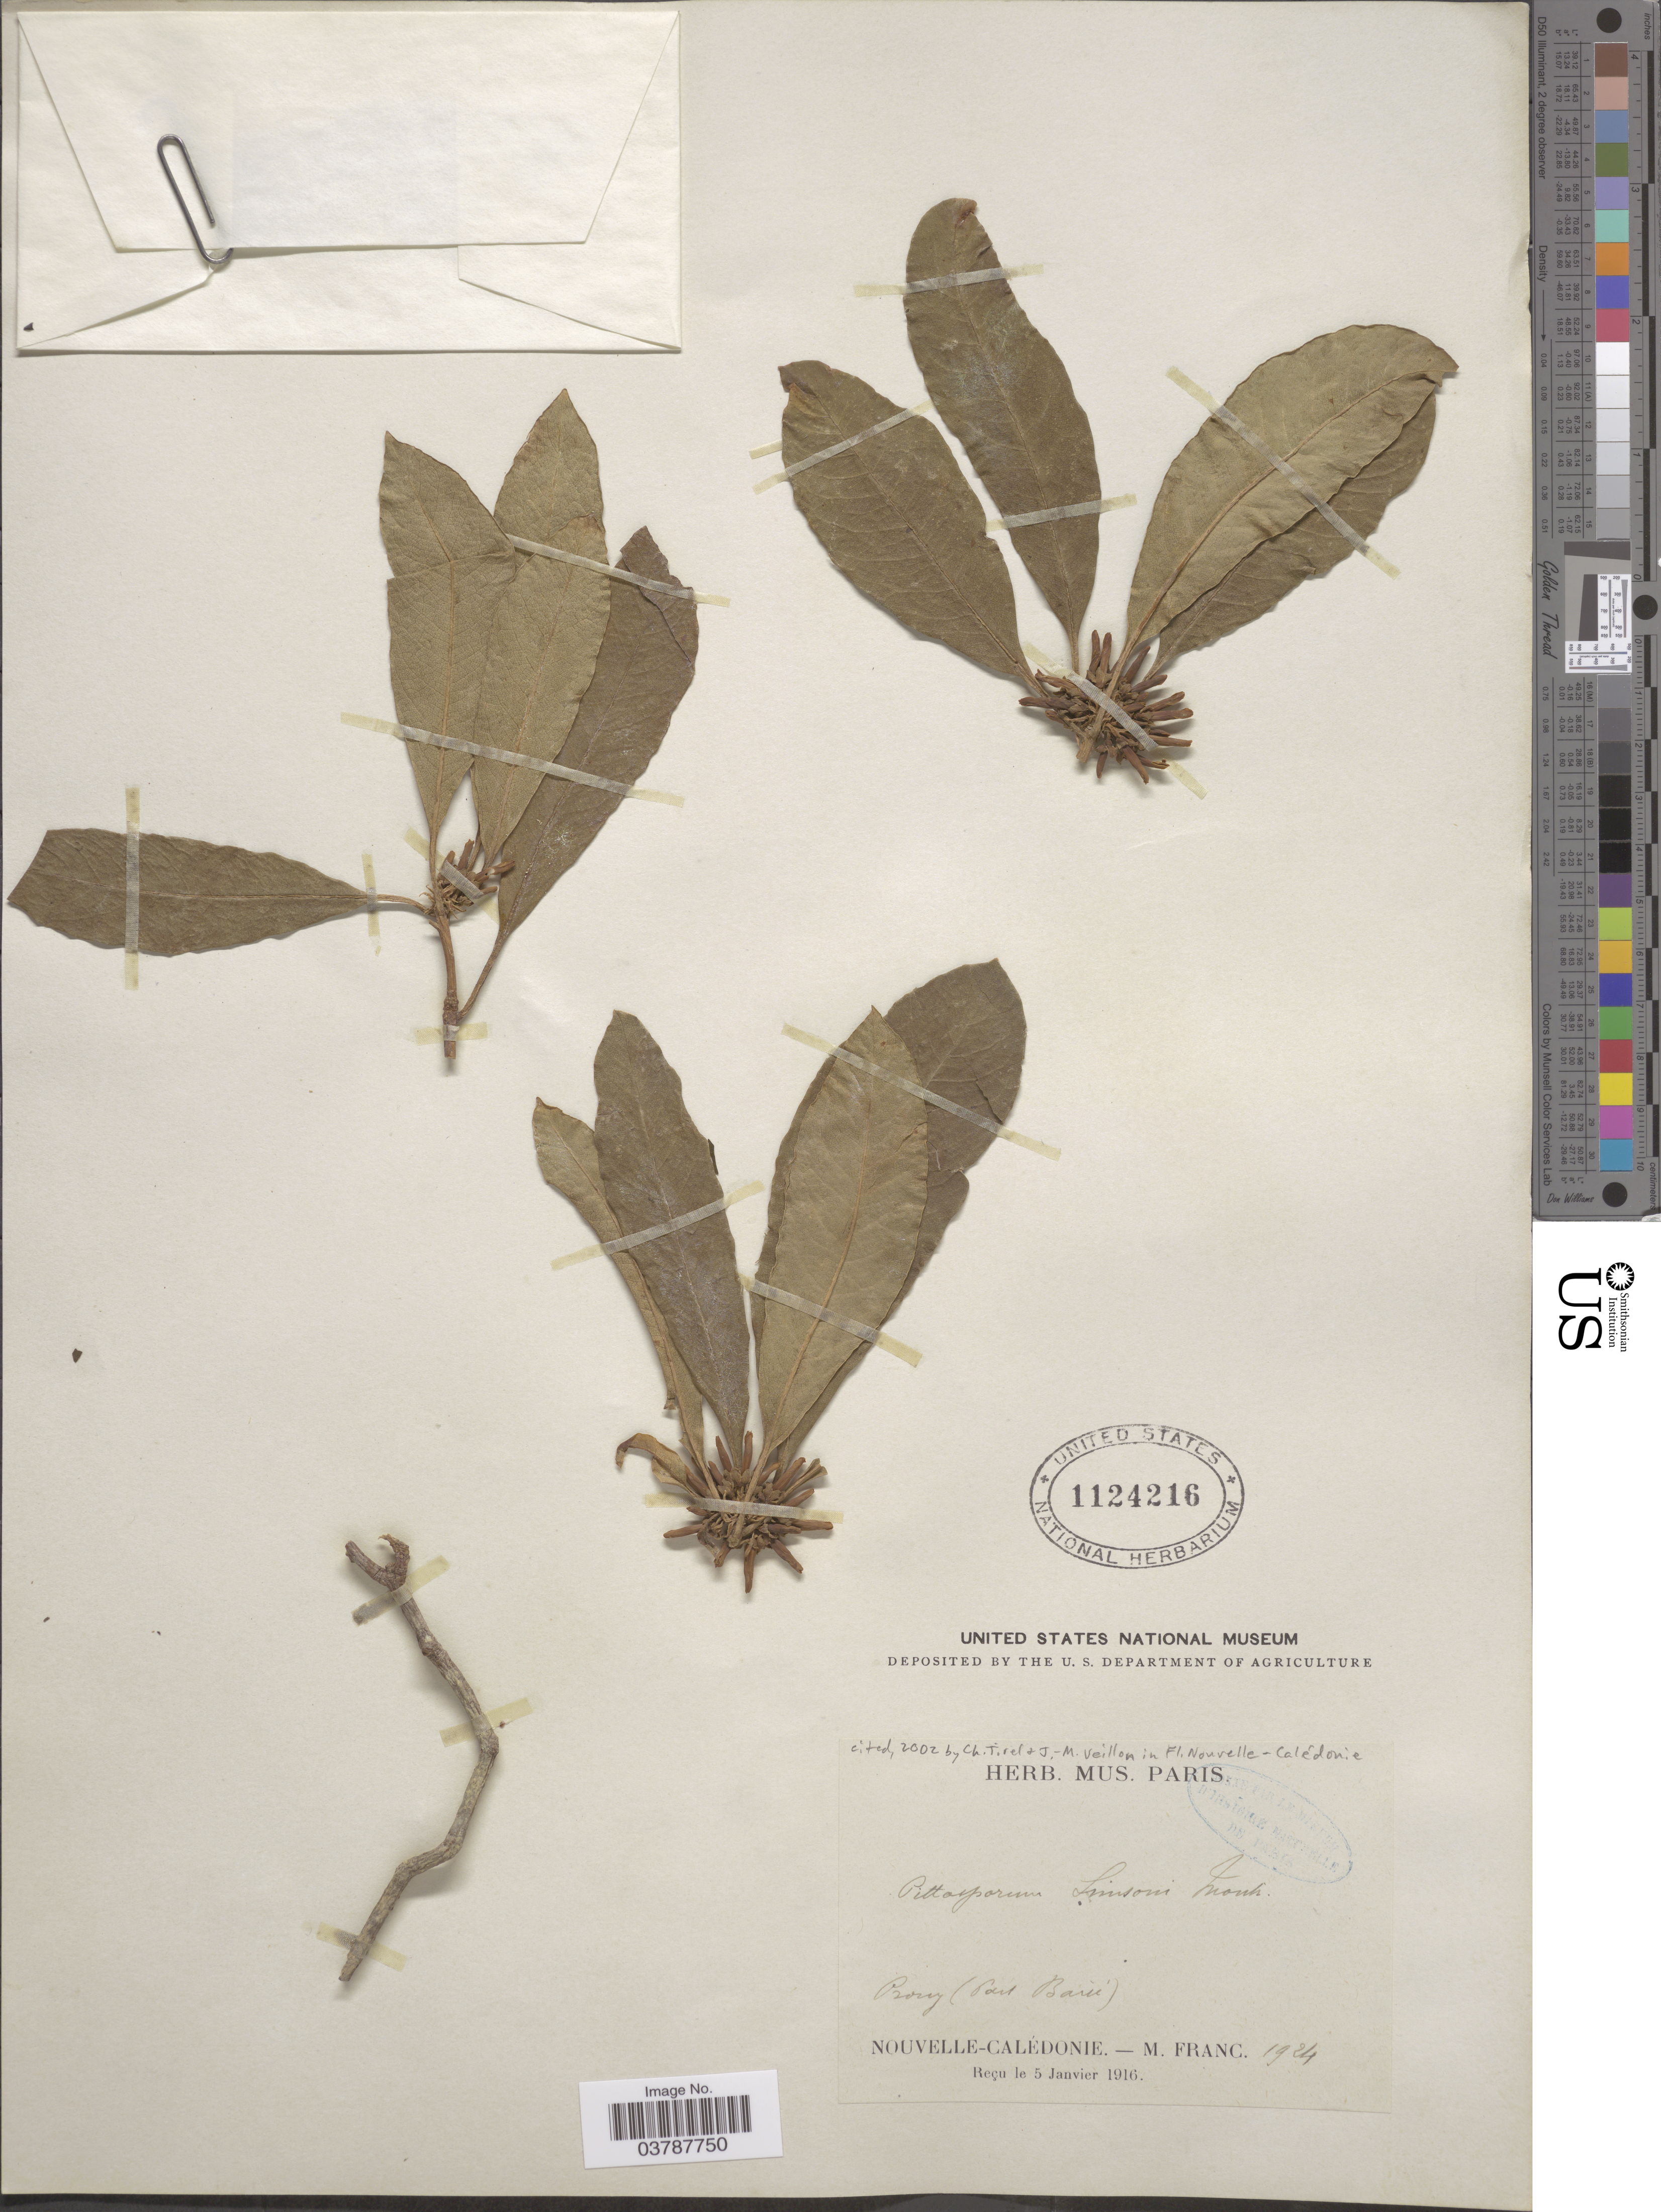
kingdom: Plantae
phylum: Tracheophyta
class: Magnoliopsida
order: Apiales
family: Pittosporaceae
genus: Pittosporum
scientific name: Pittosporum simsonii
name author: Montrouz.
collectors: M. Franc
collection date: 1924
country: New Caledonia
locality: Prony (Port Barié).*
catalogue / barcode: US 1124216